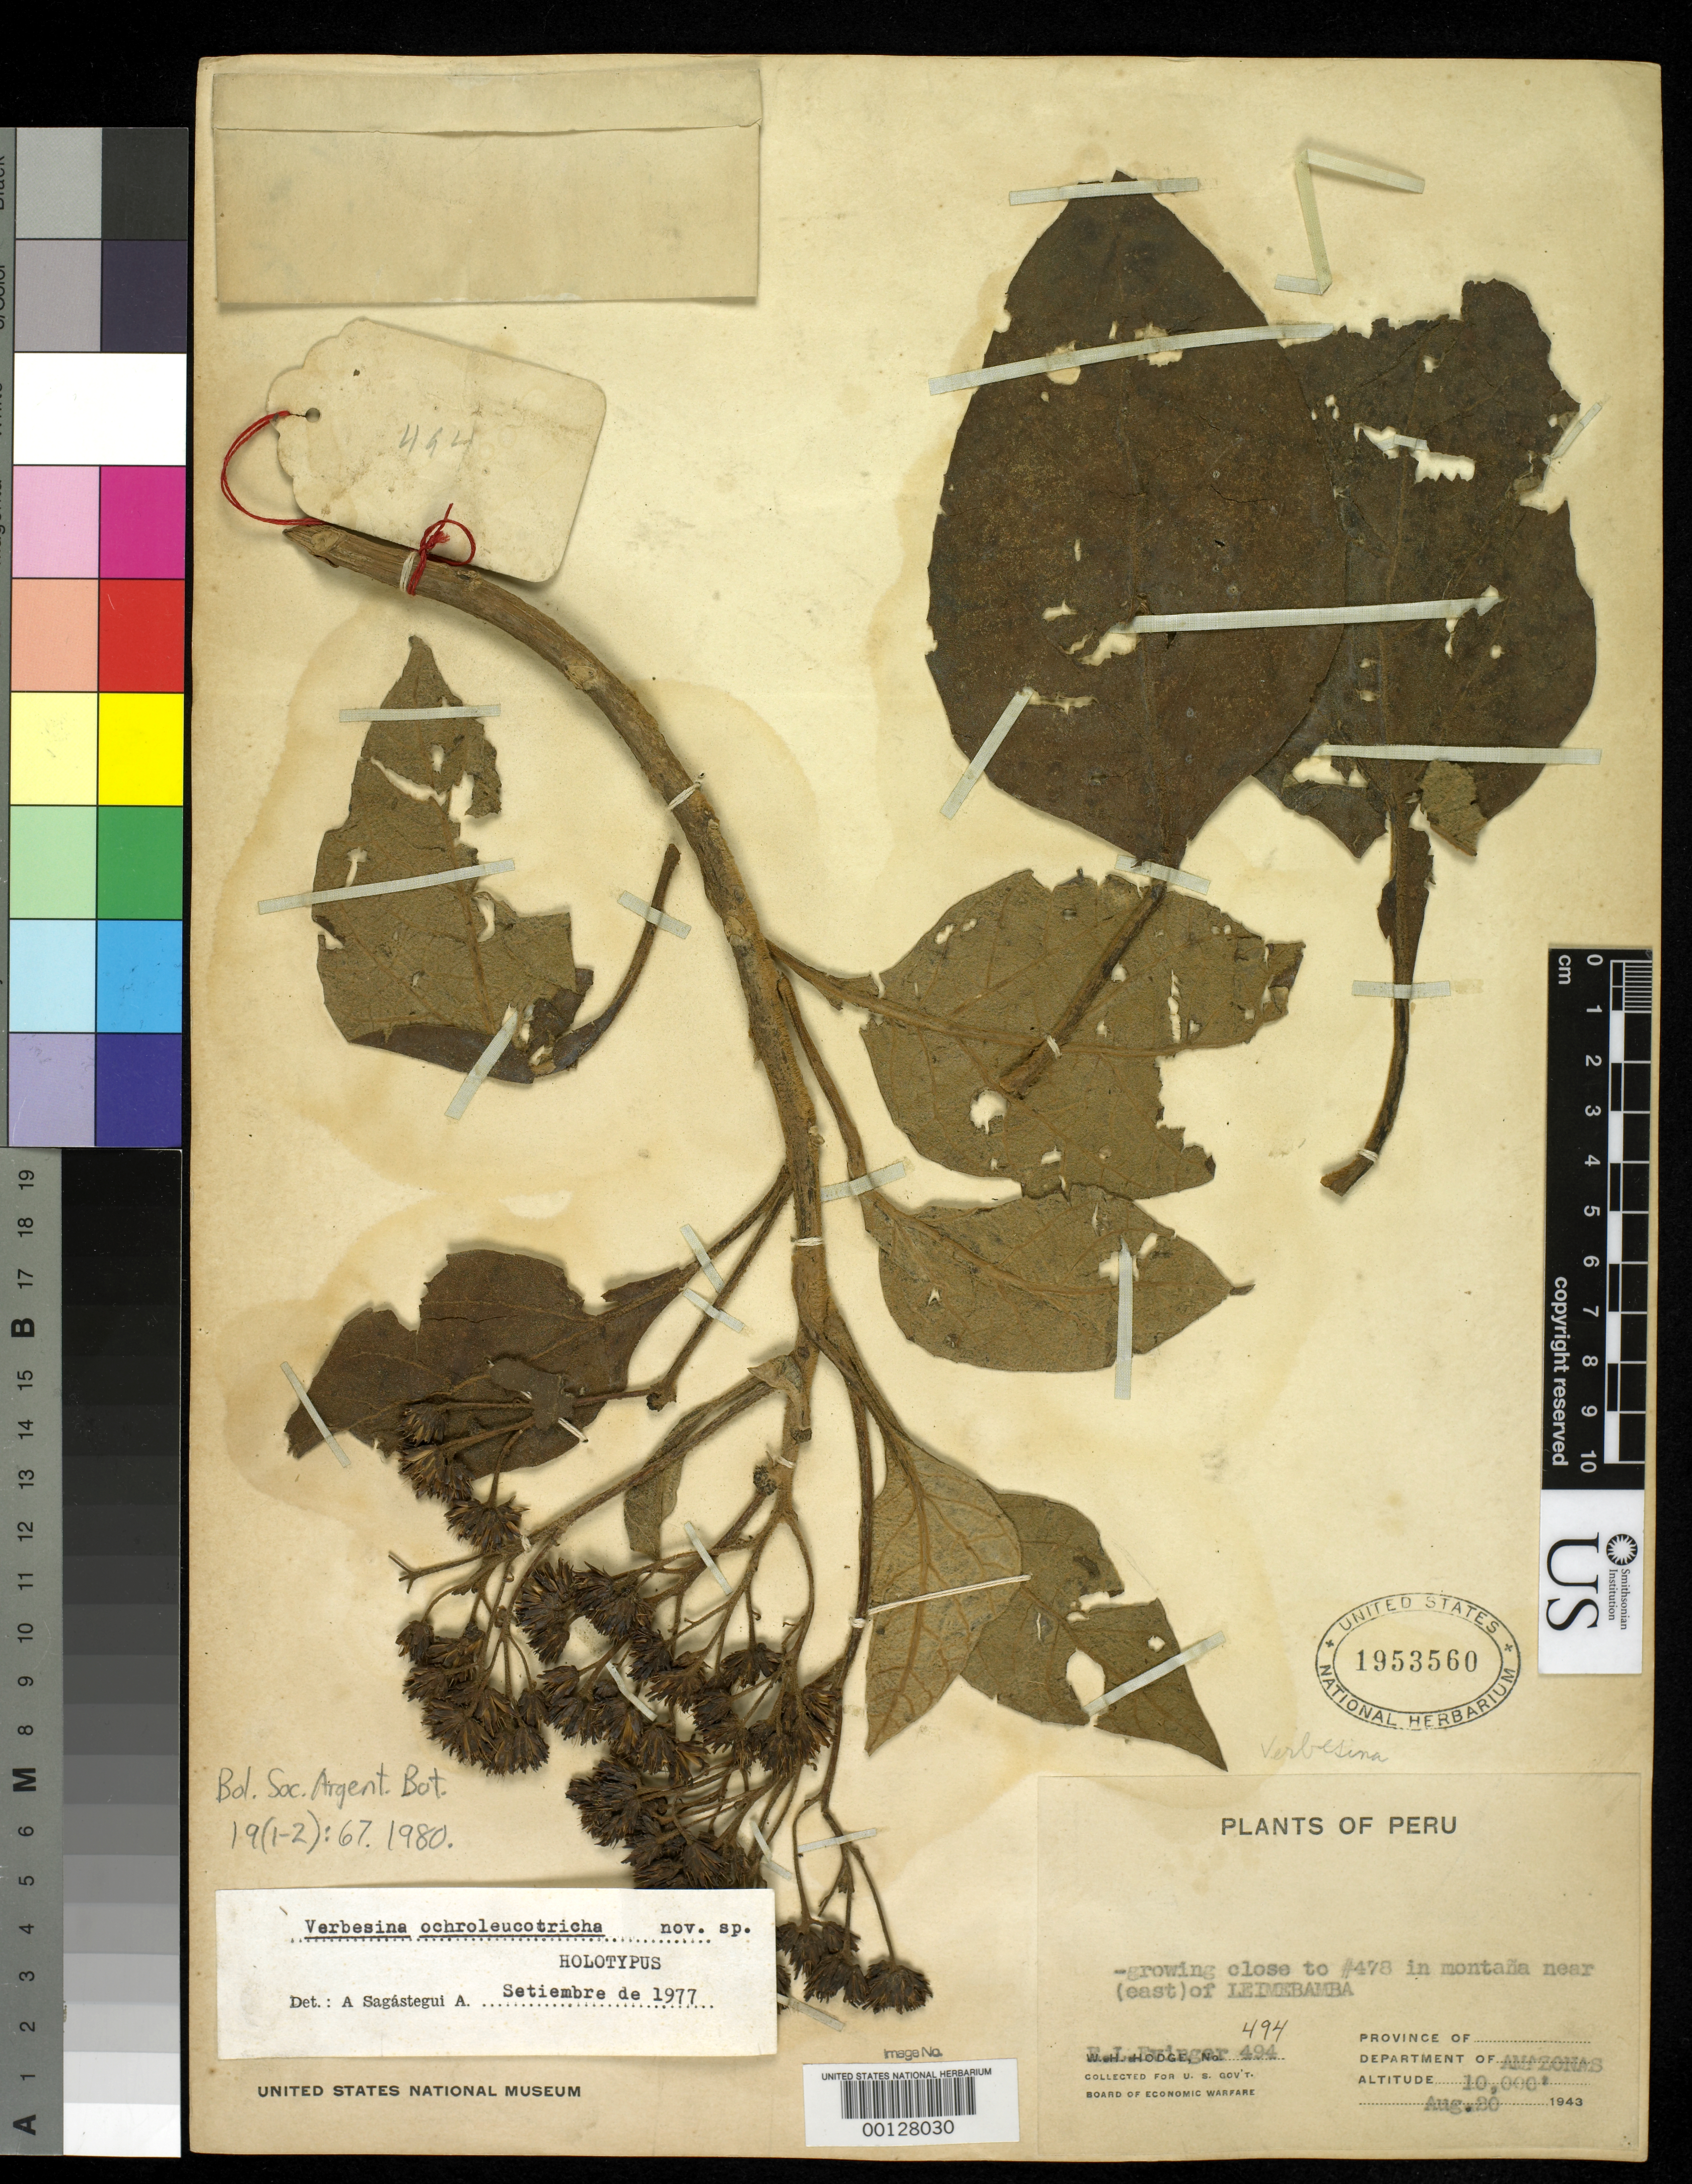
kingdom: Plantae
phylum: Tracheophyta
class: Magnoliopsida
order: Asterales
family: Asteraceae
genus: Verbesina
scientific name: Verbesina ochroleucotricha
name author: Sagást.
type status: Holotype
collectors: E. Evinger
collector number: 494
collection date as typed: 20 Aug 1943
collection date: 1943-08-20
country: Peru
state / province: Amazonas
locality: E of Leimebamba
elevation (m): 3048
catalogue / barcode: US 1953560